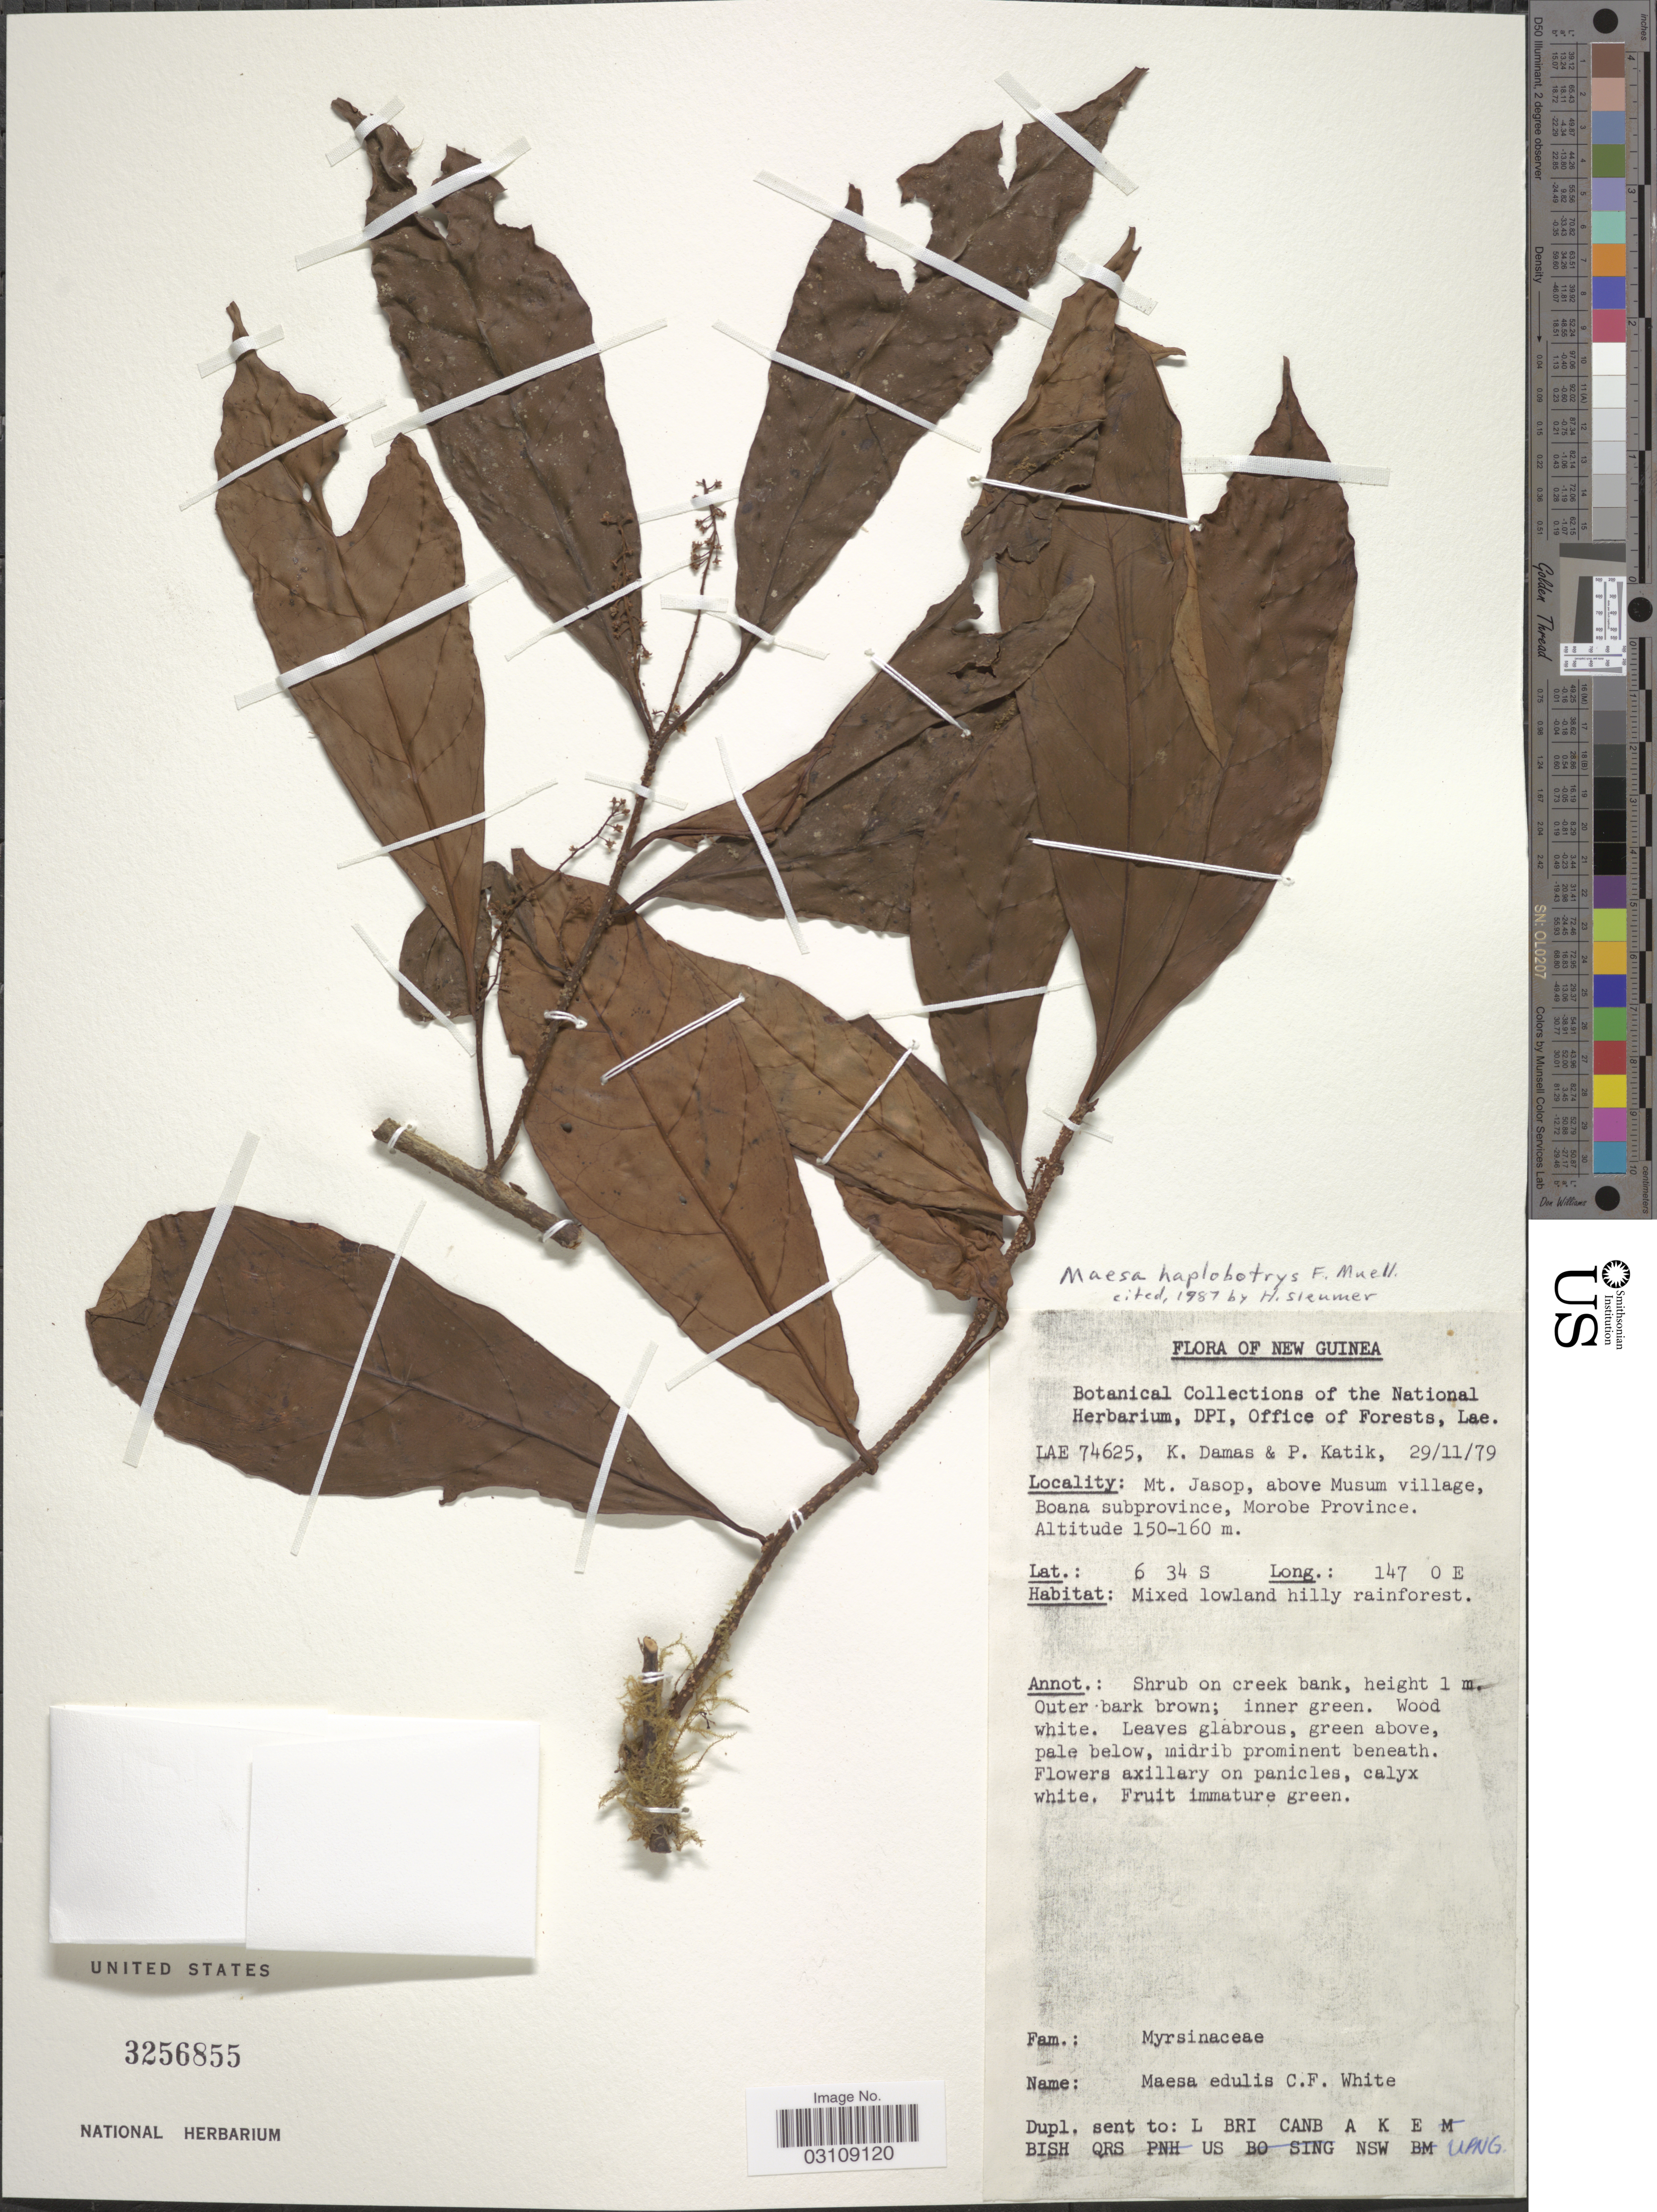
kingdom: Plantae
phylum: Tracheophyta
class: Magnoliopsida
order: Ericales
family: Primulaceae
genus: Maesa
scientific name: Maesa haplobotrys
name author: F. Muell.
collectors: K. Damas & P. Katik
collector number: LAE74625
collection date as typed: Transcribed d/m/y: 29/11/79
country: Papua New Guinea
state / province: Morobe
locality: New Guinea, Mt. Jasop, above Musum village, Boana subprovince.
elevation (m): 150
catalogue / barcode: US 3256855